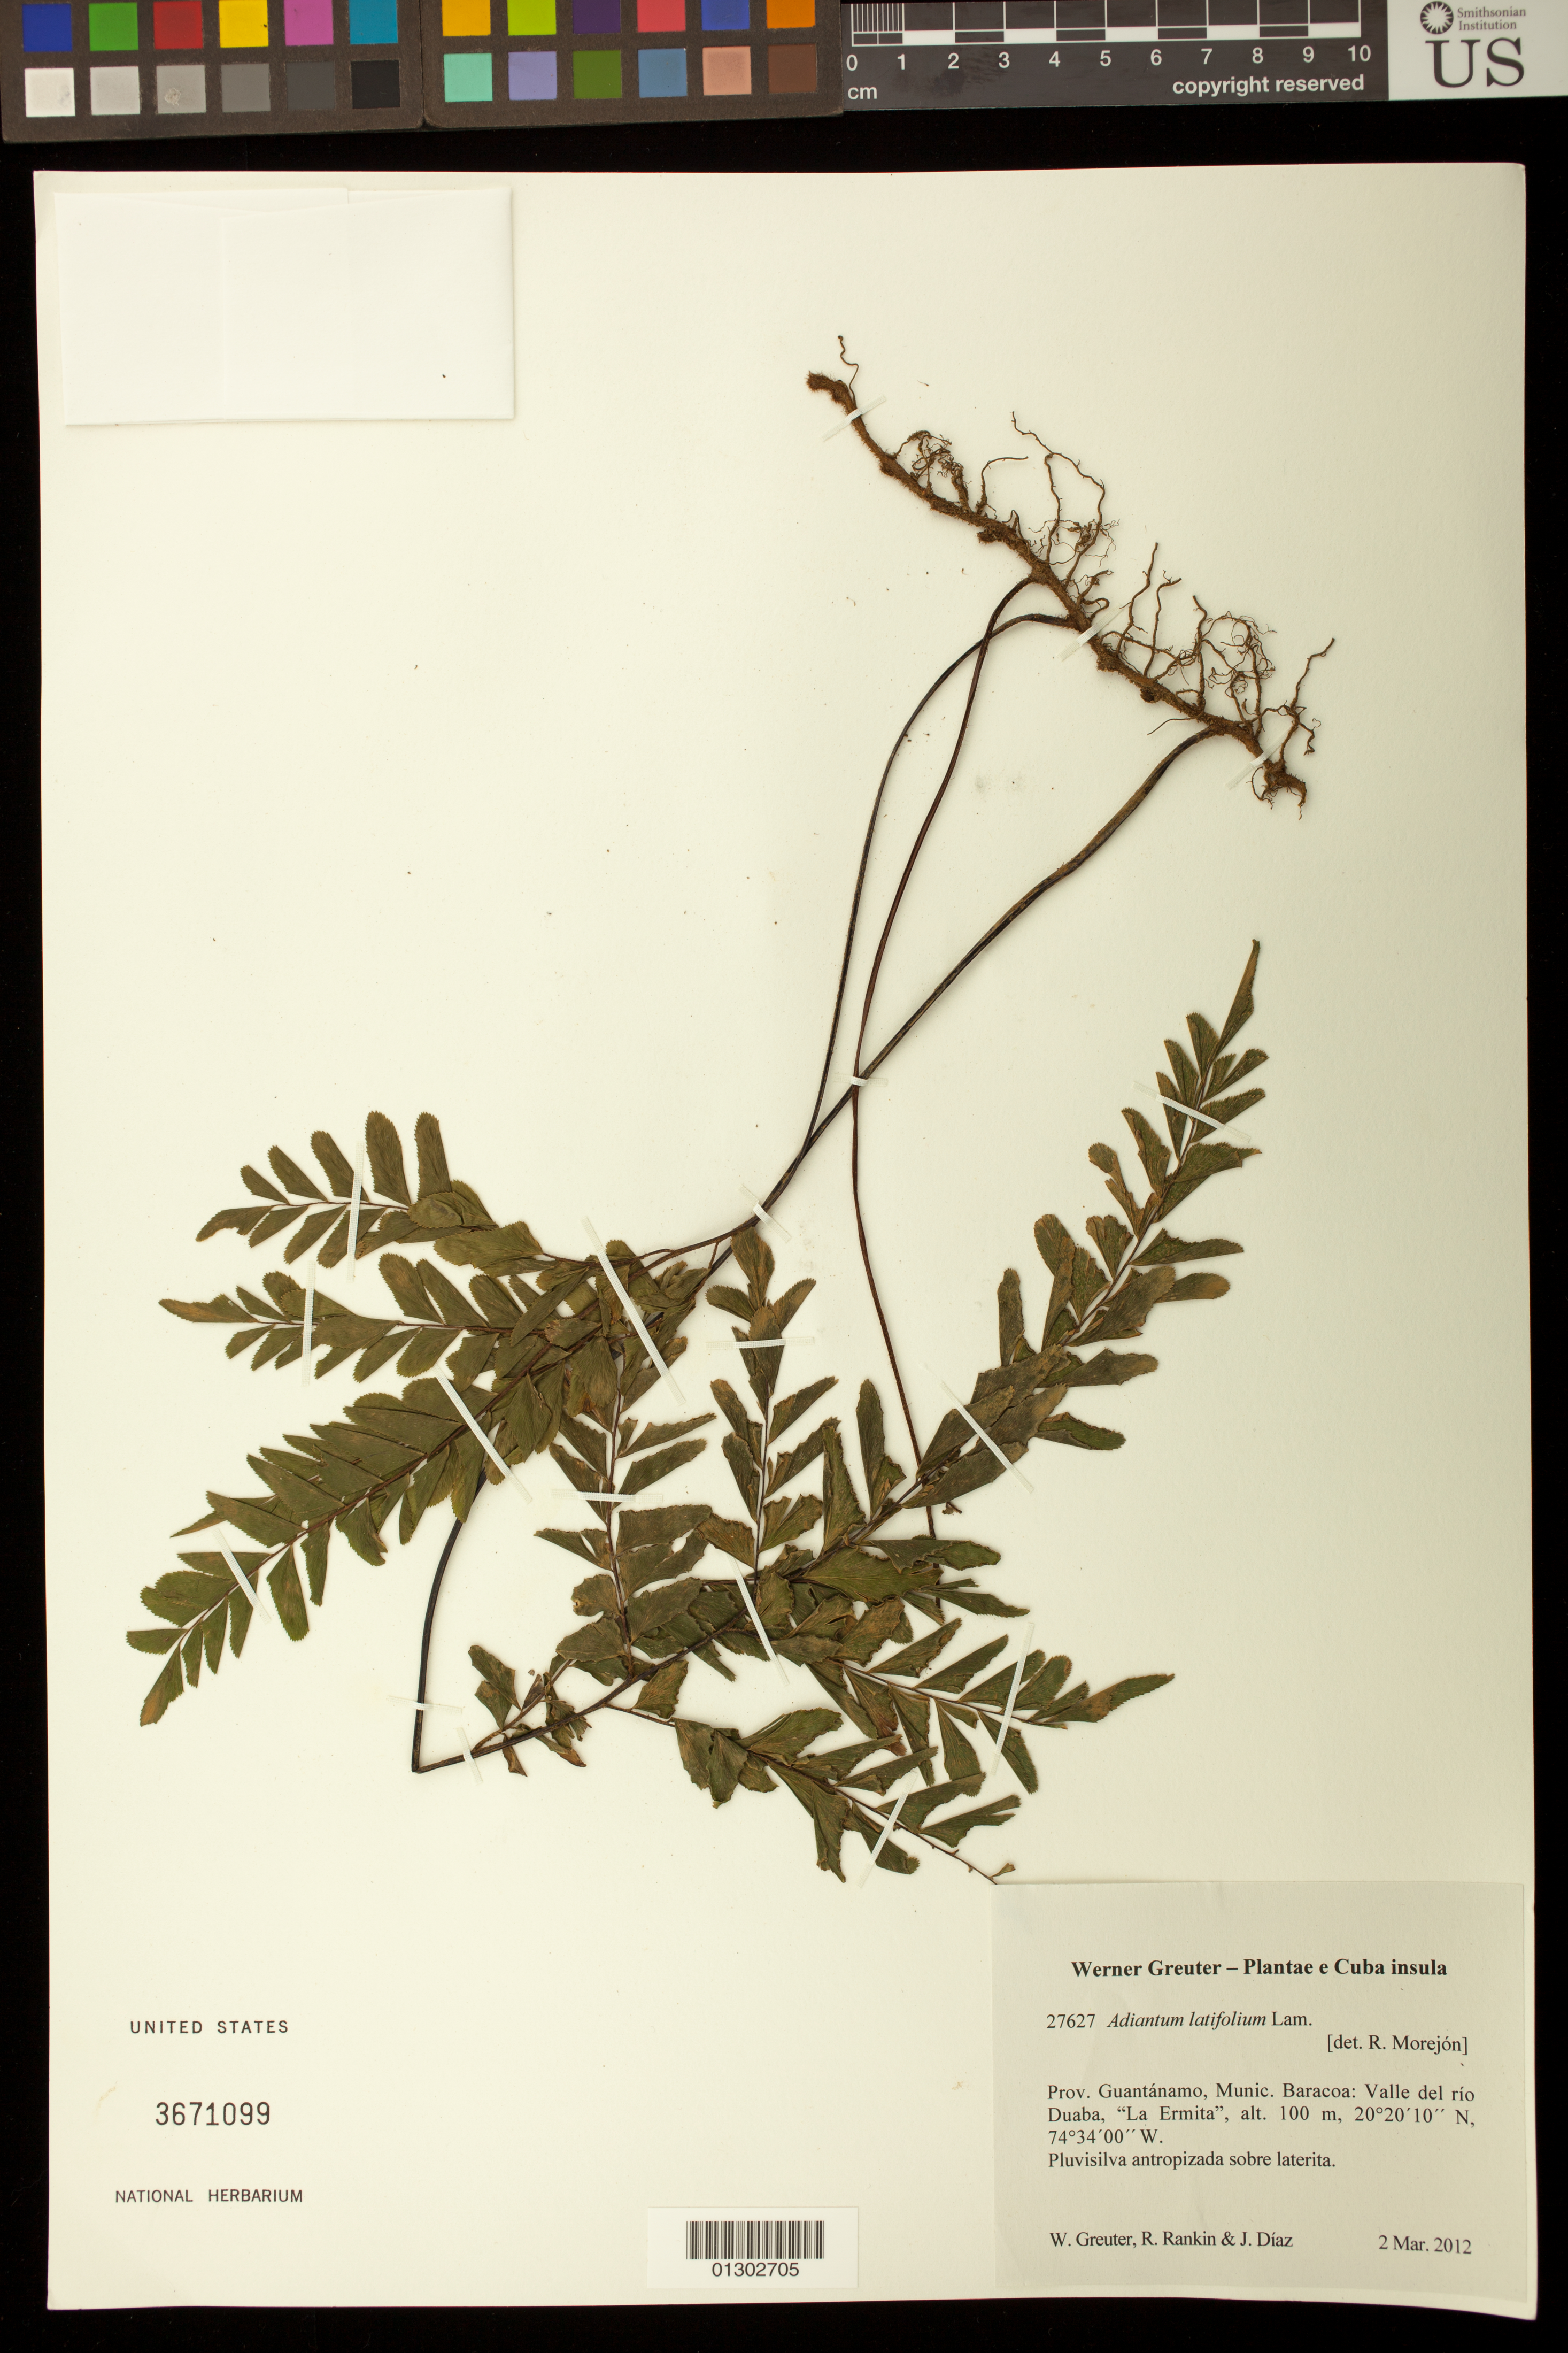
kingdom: Plantae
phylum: Tracheophyta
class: Polypodiopsida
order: Polypodiales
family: Pteridaceae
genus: Adiantum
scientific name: Adiantum latifolium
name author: Lam.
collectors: W. R. Greuter, R. Rankin Rodriguez & J. Diaz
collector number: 27627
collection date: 2012-03-02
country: Cuba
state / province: Guantanamo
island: Cuba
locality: Munic. Baracoa; valle del río Duaba, "La Ermita".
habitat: Pluvisilva antropizada sobre laterita.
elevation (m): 100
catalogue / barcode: US 3671099